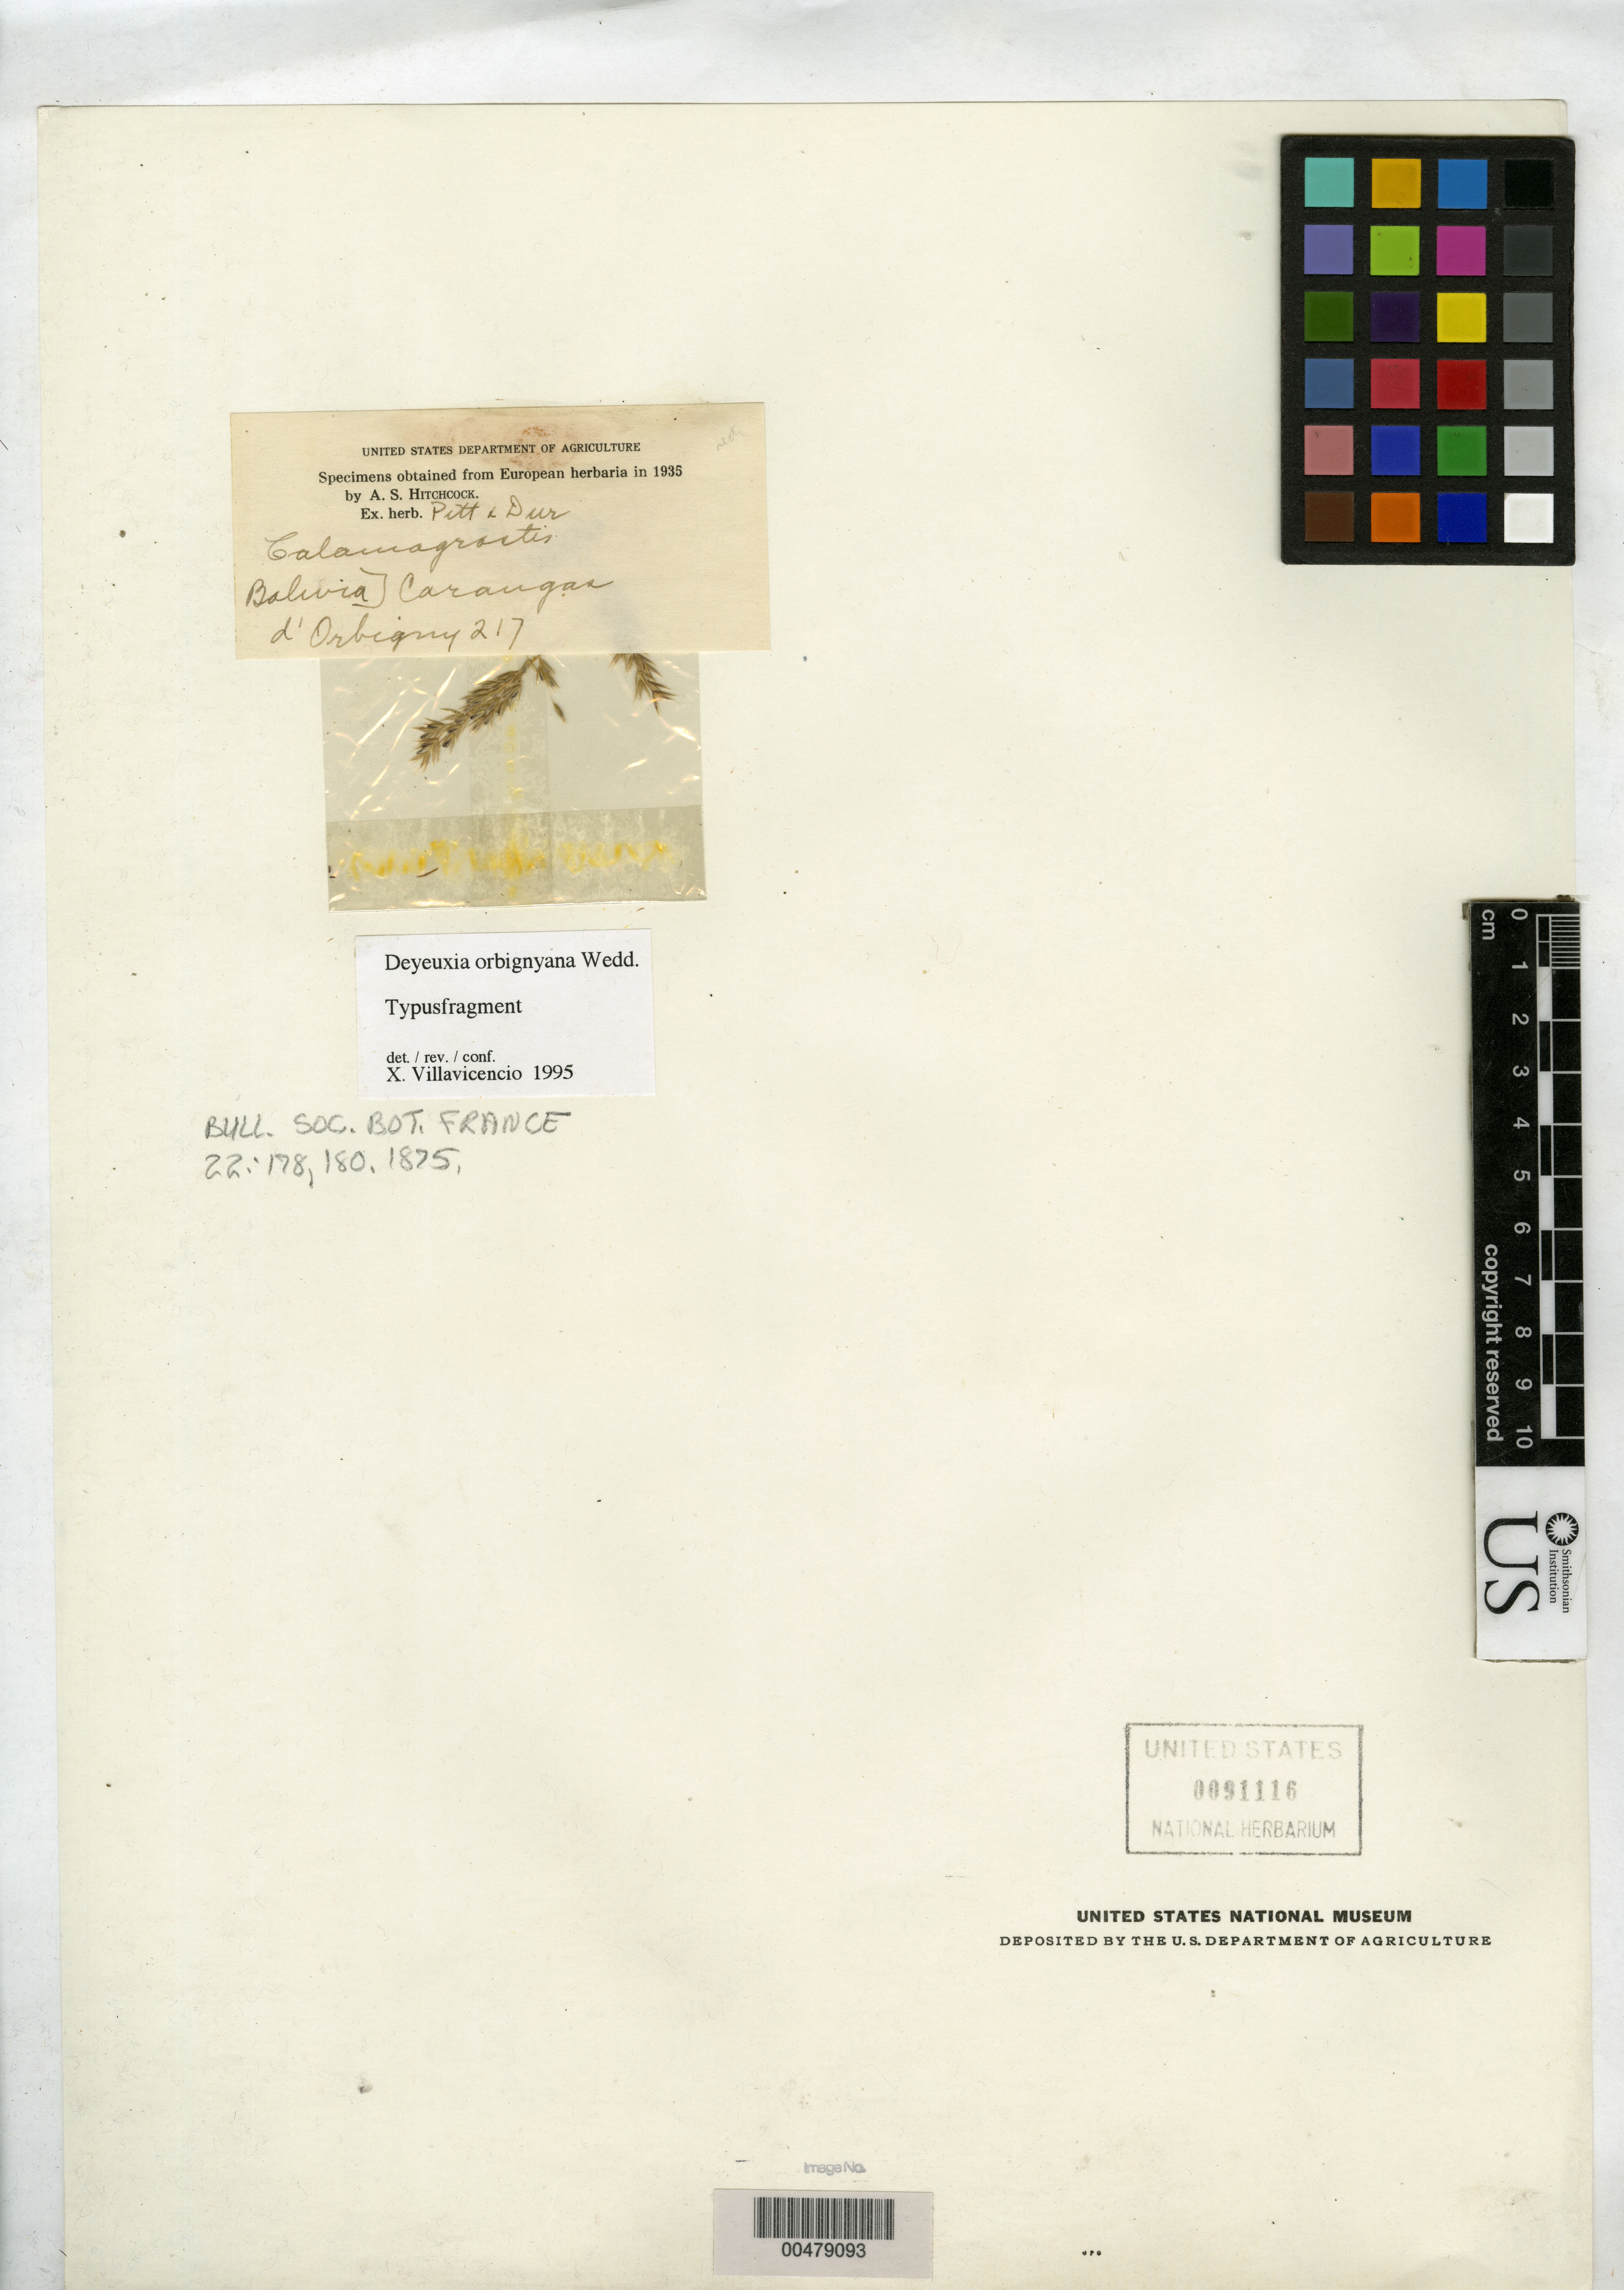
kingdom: Plantae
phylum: Tracheophyta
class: Liliopsida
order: Poales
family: Poaceae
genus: Deyeuxia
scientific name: Deyeuxia orbignyana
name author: Wedd.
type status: Type Fragment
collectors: A. Orbigny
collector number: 217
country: Bolivia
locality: Carangas.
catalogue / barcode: US 91116